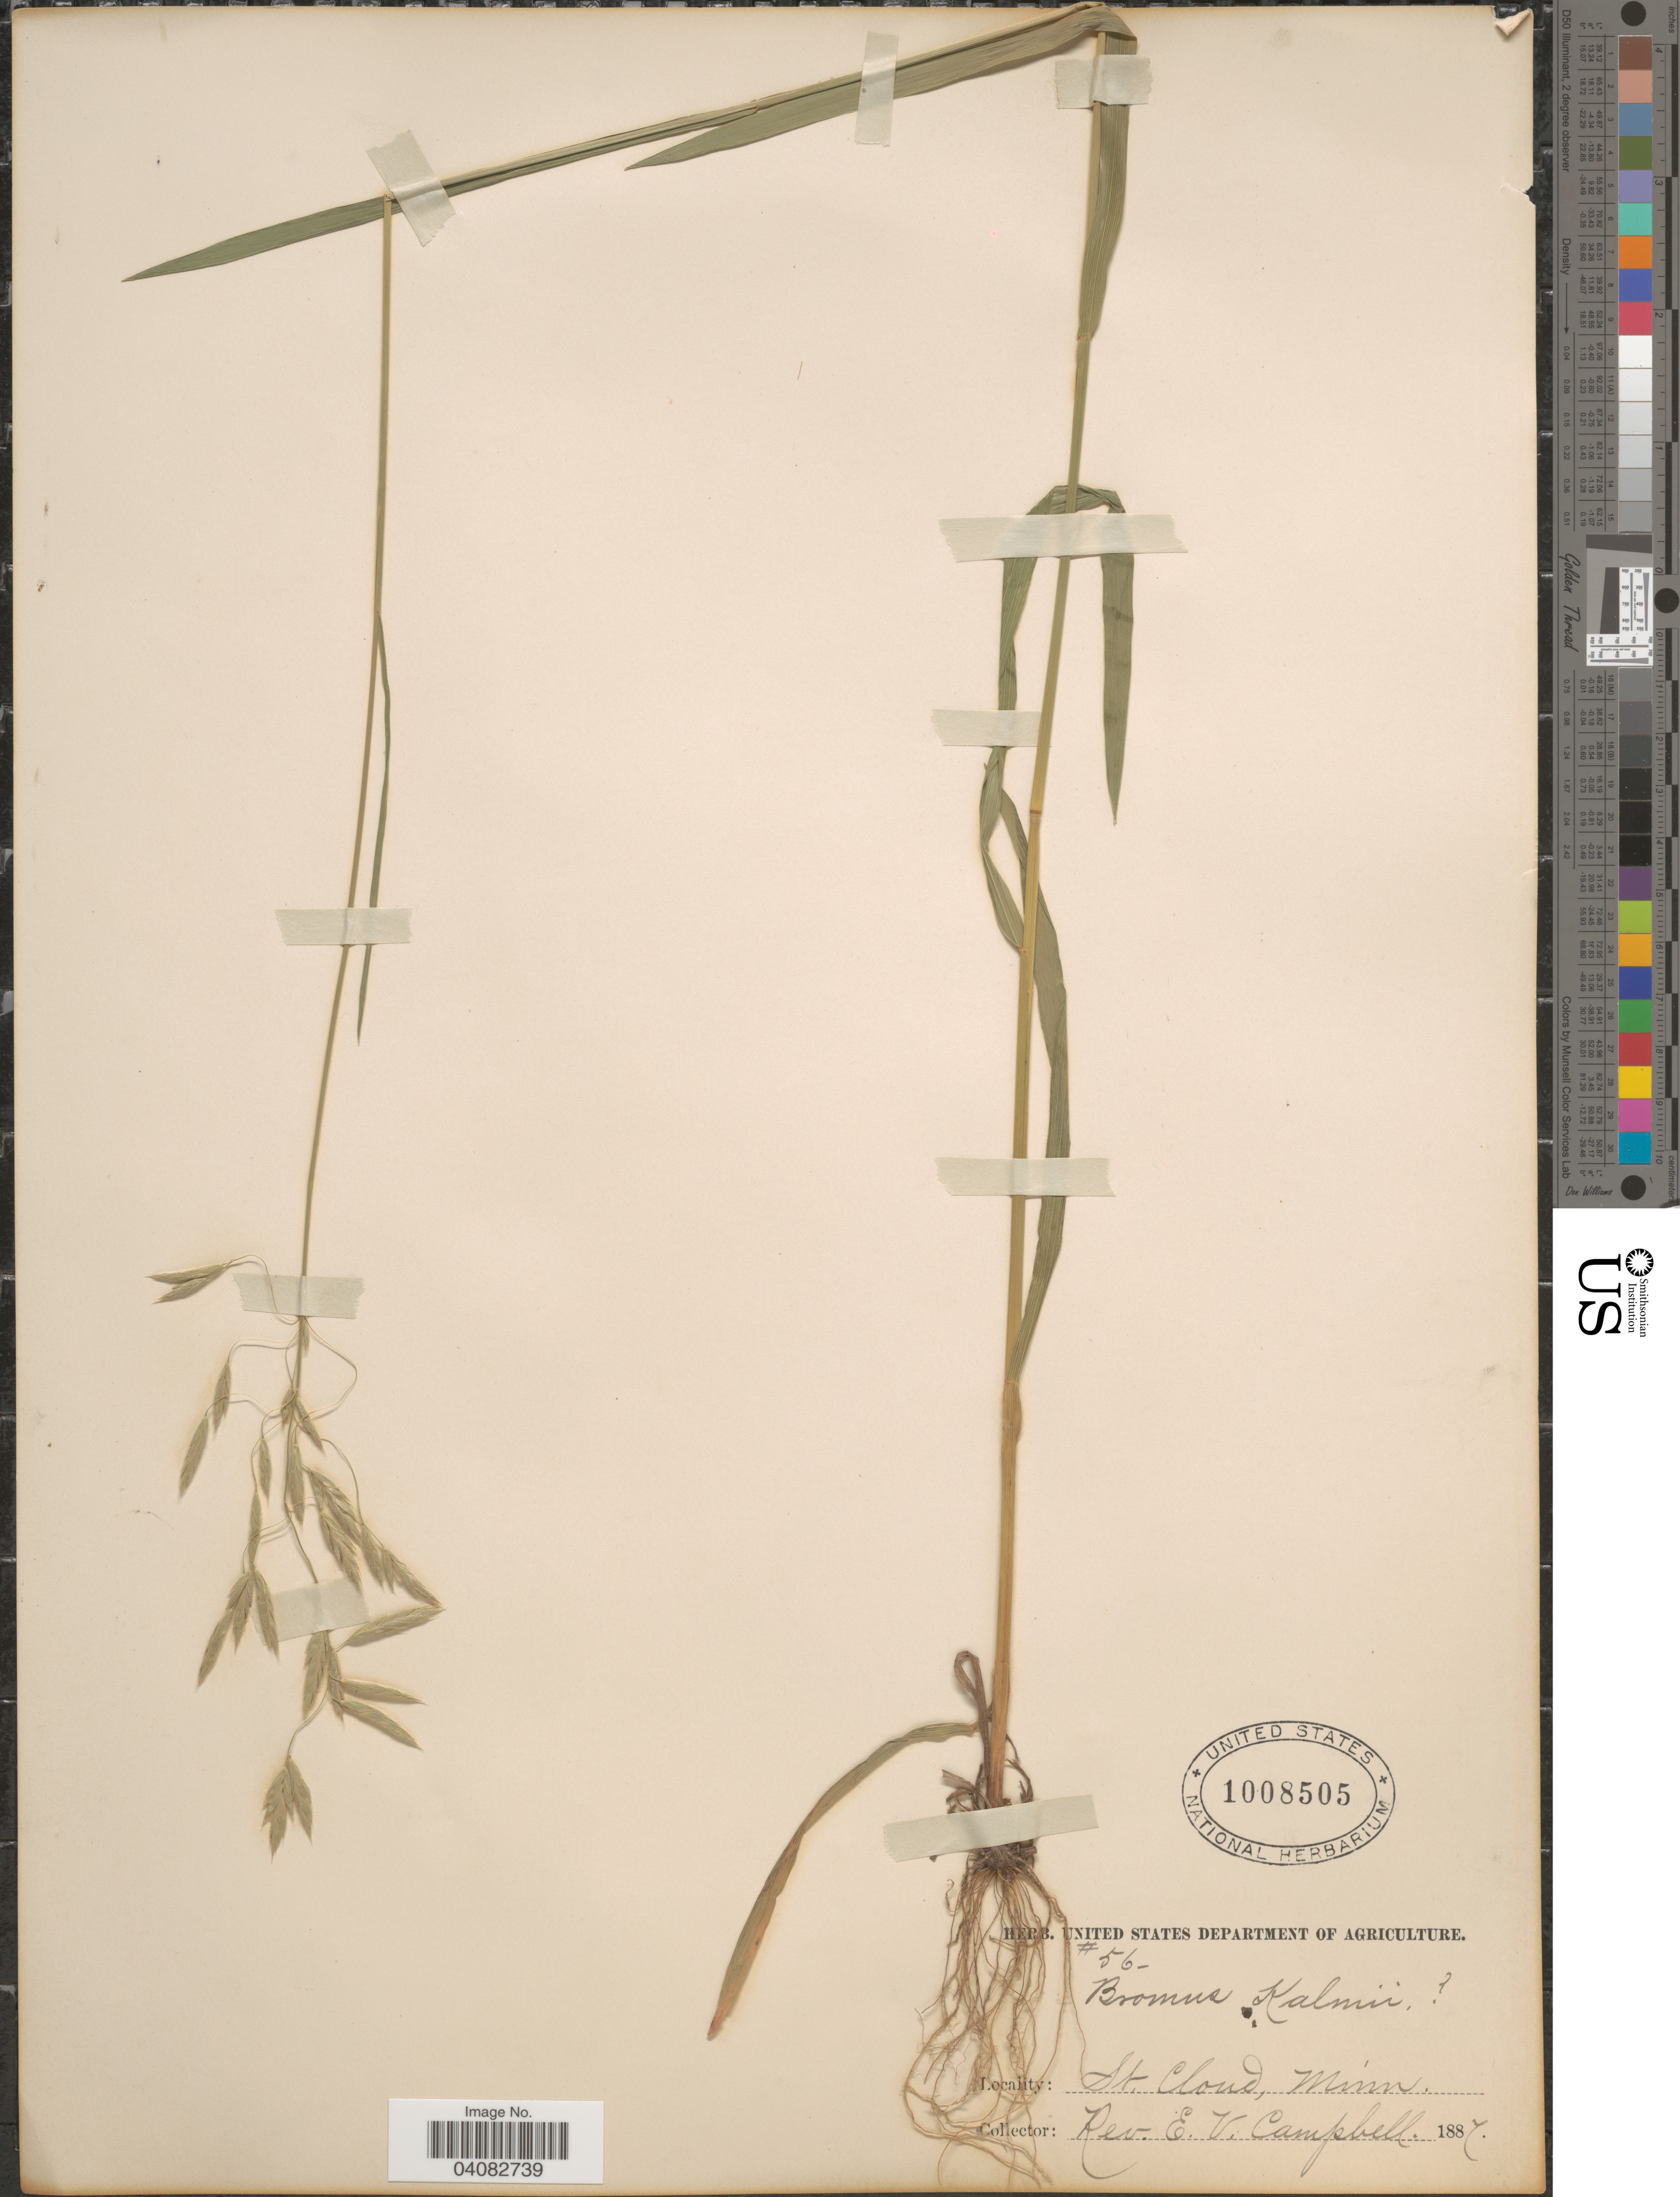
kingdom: Plantae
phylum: Tracheophyta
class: Liliopsida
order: Poales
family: Poaceae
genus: Bromus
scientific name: Bromus kalmii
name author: A. Gray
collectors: E. Campbell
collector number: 56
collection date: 1887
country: United States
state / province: Minnesota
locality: St. Cloud.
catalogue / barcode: US 1008505